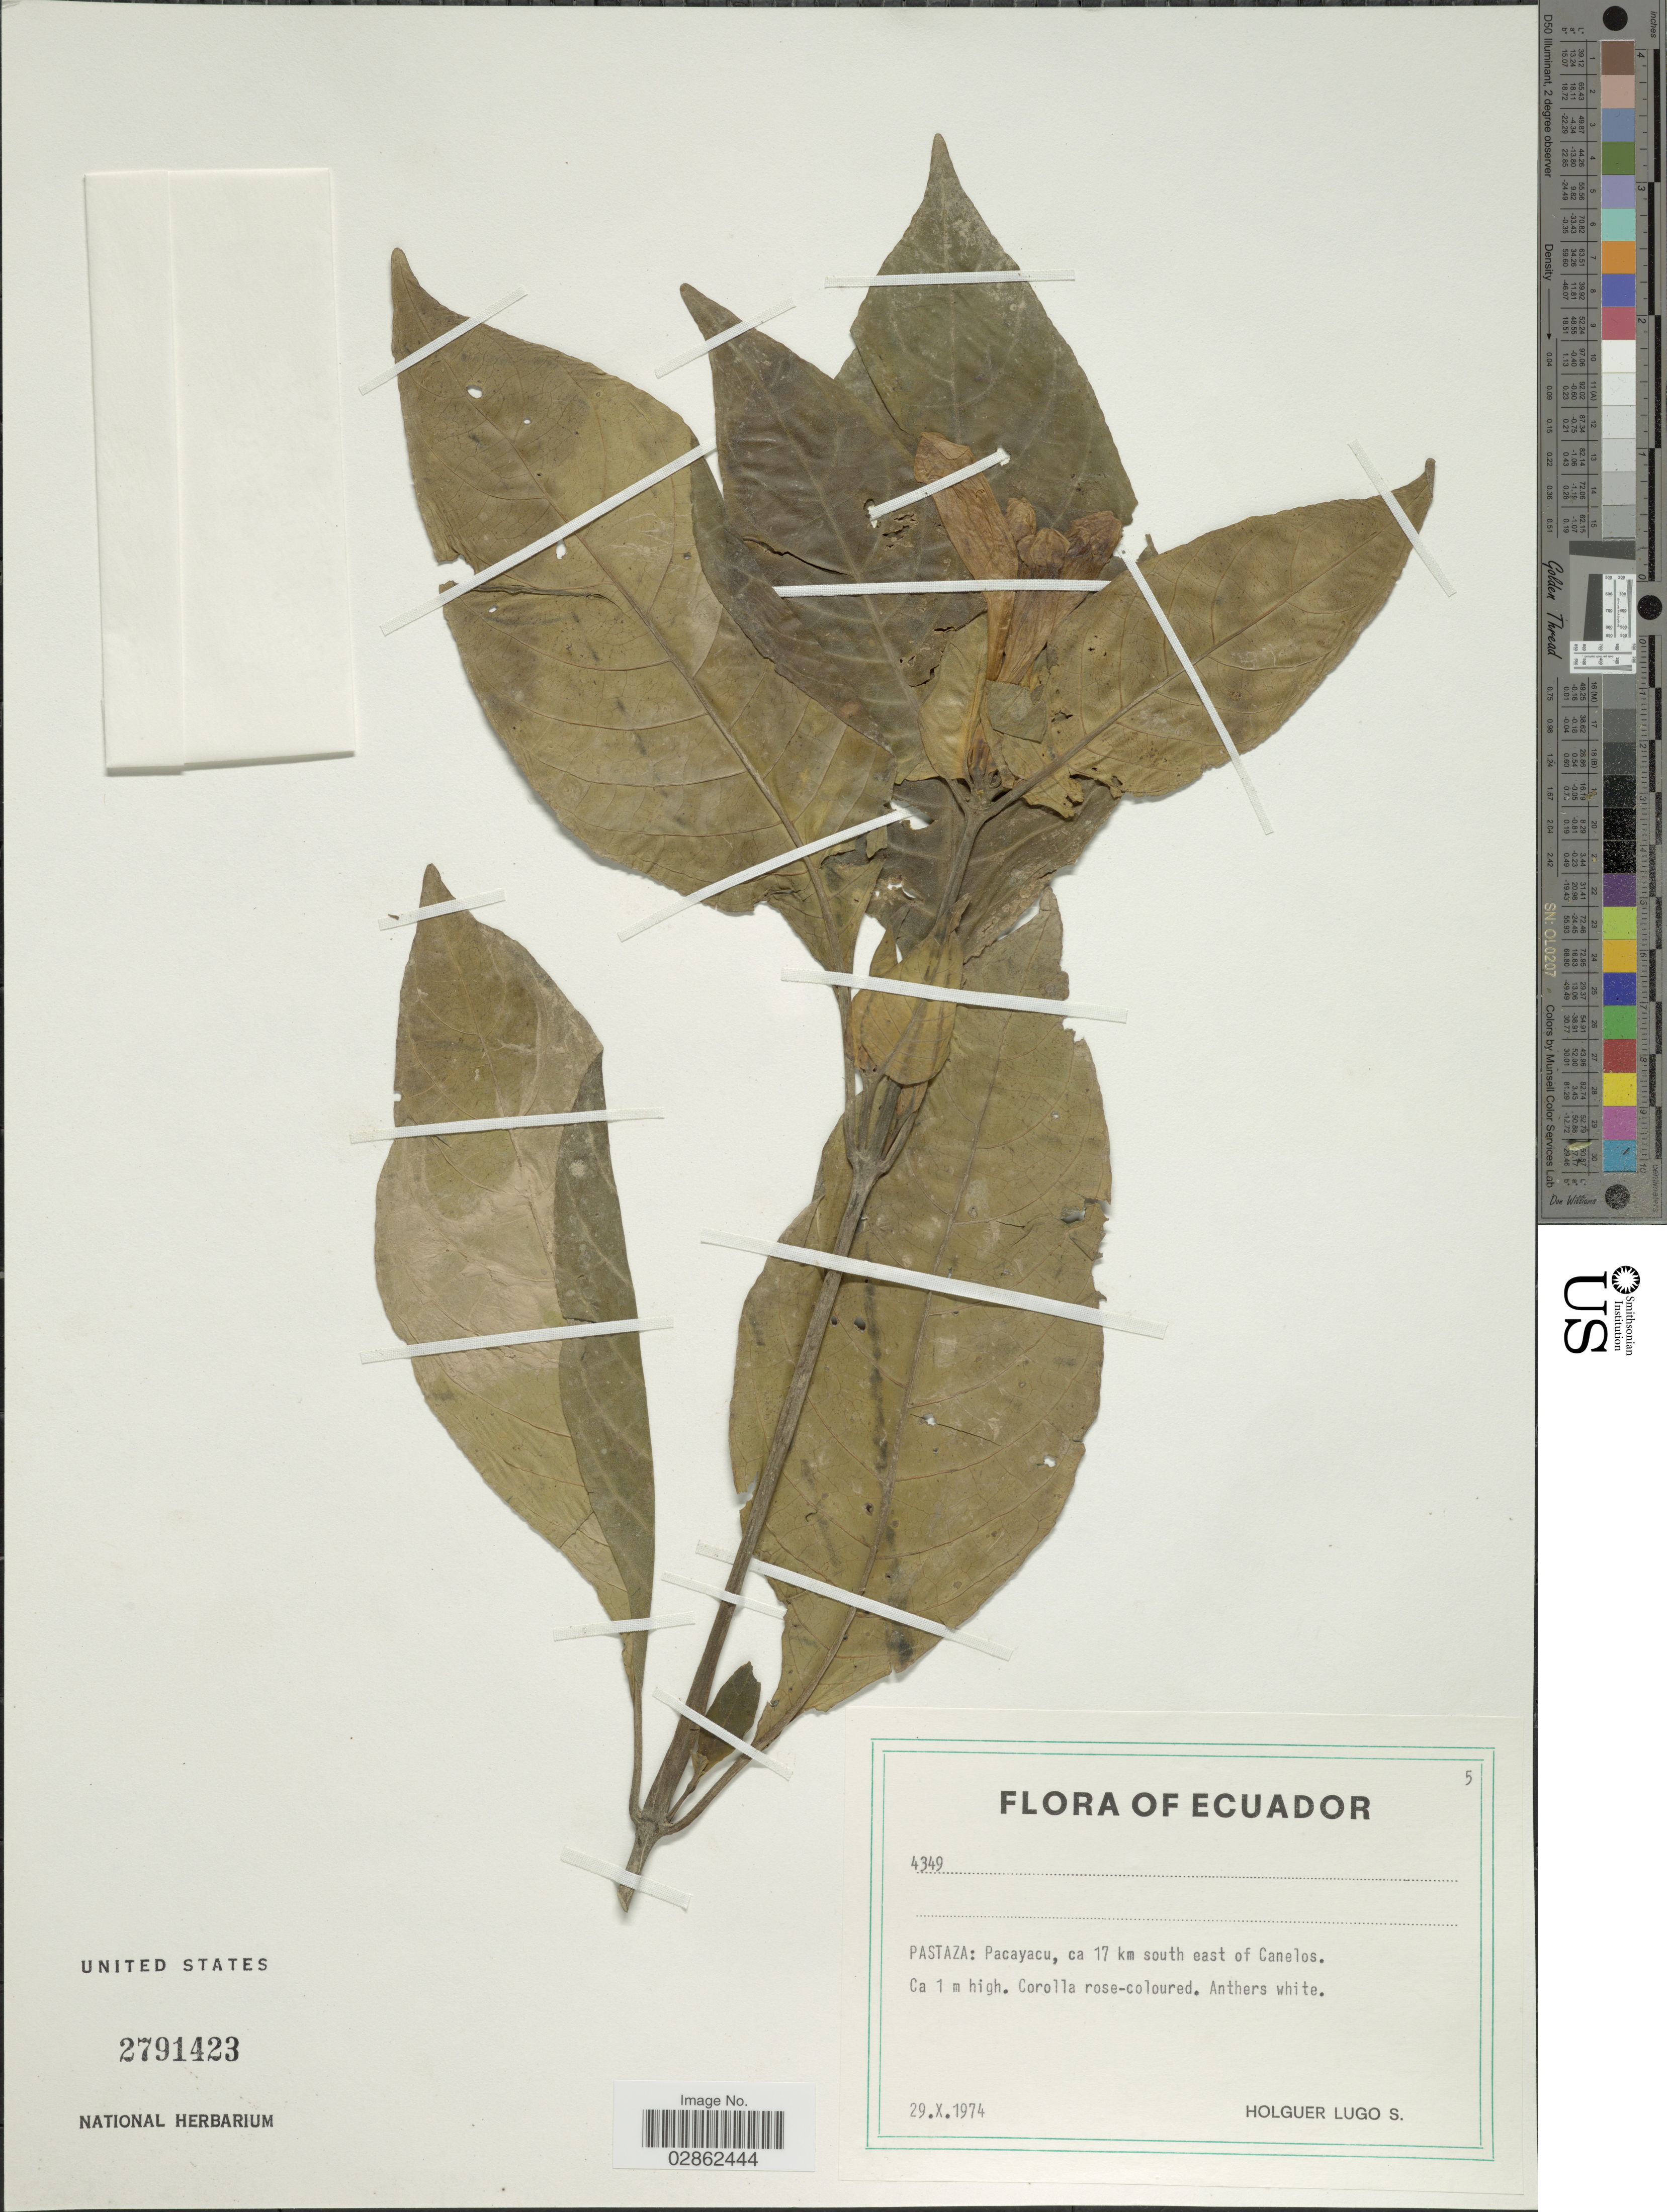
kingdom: Plantae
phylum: Tracheophyta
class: Magnoliopsida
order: Lamiales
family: Acanthaceae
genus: Ruellia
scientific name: Ruellia tubiflora f. bicolor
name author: Leonard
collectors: H. Lugo S.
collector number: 4349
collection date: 1974-10-29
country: Ecuador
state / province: Pastaza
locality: Pacayacu, ca 17 km south east of Canelos.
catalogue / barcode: US 2791423